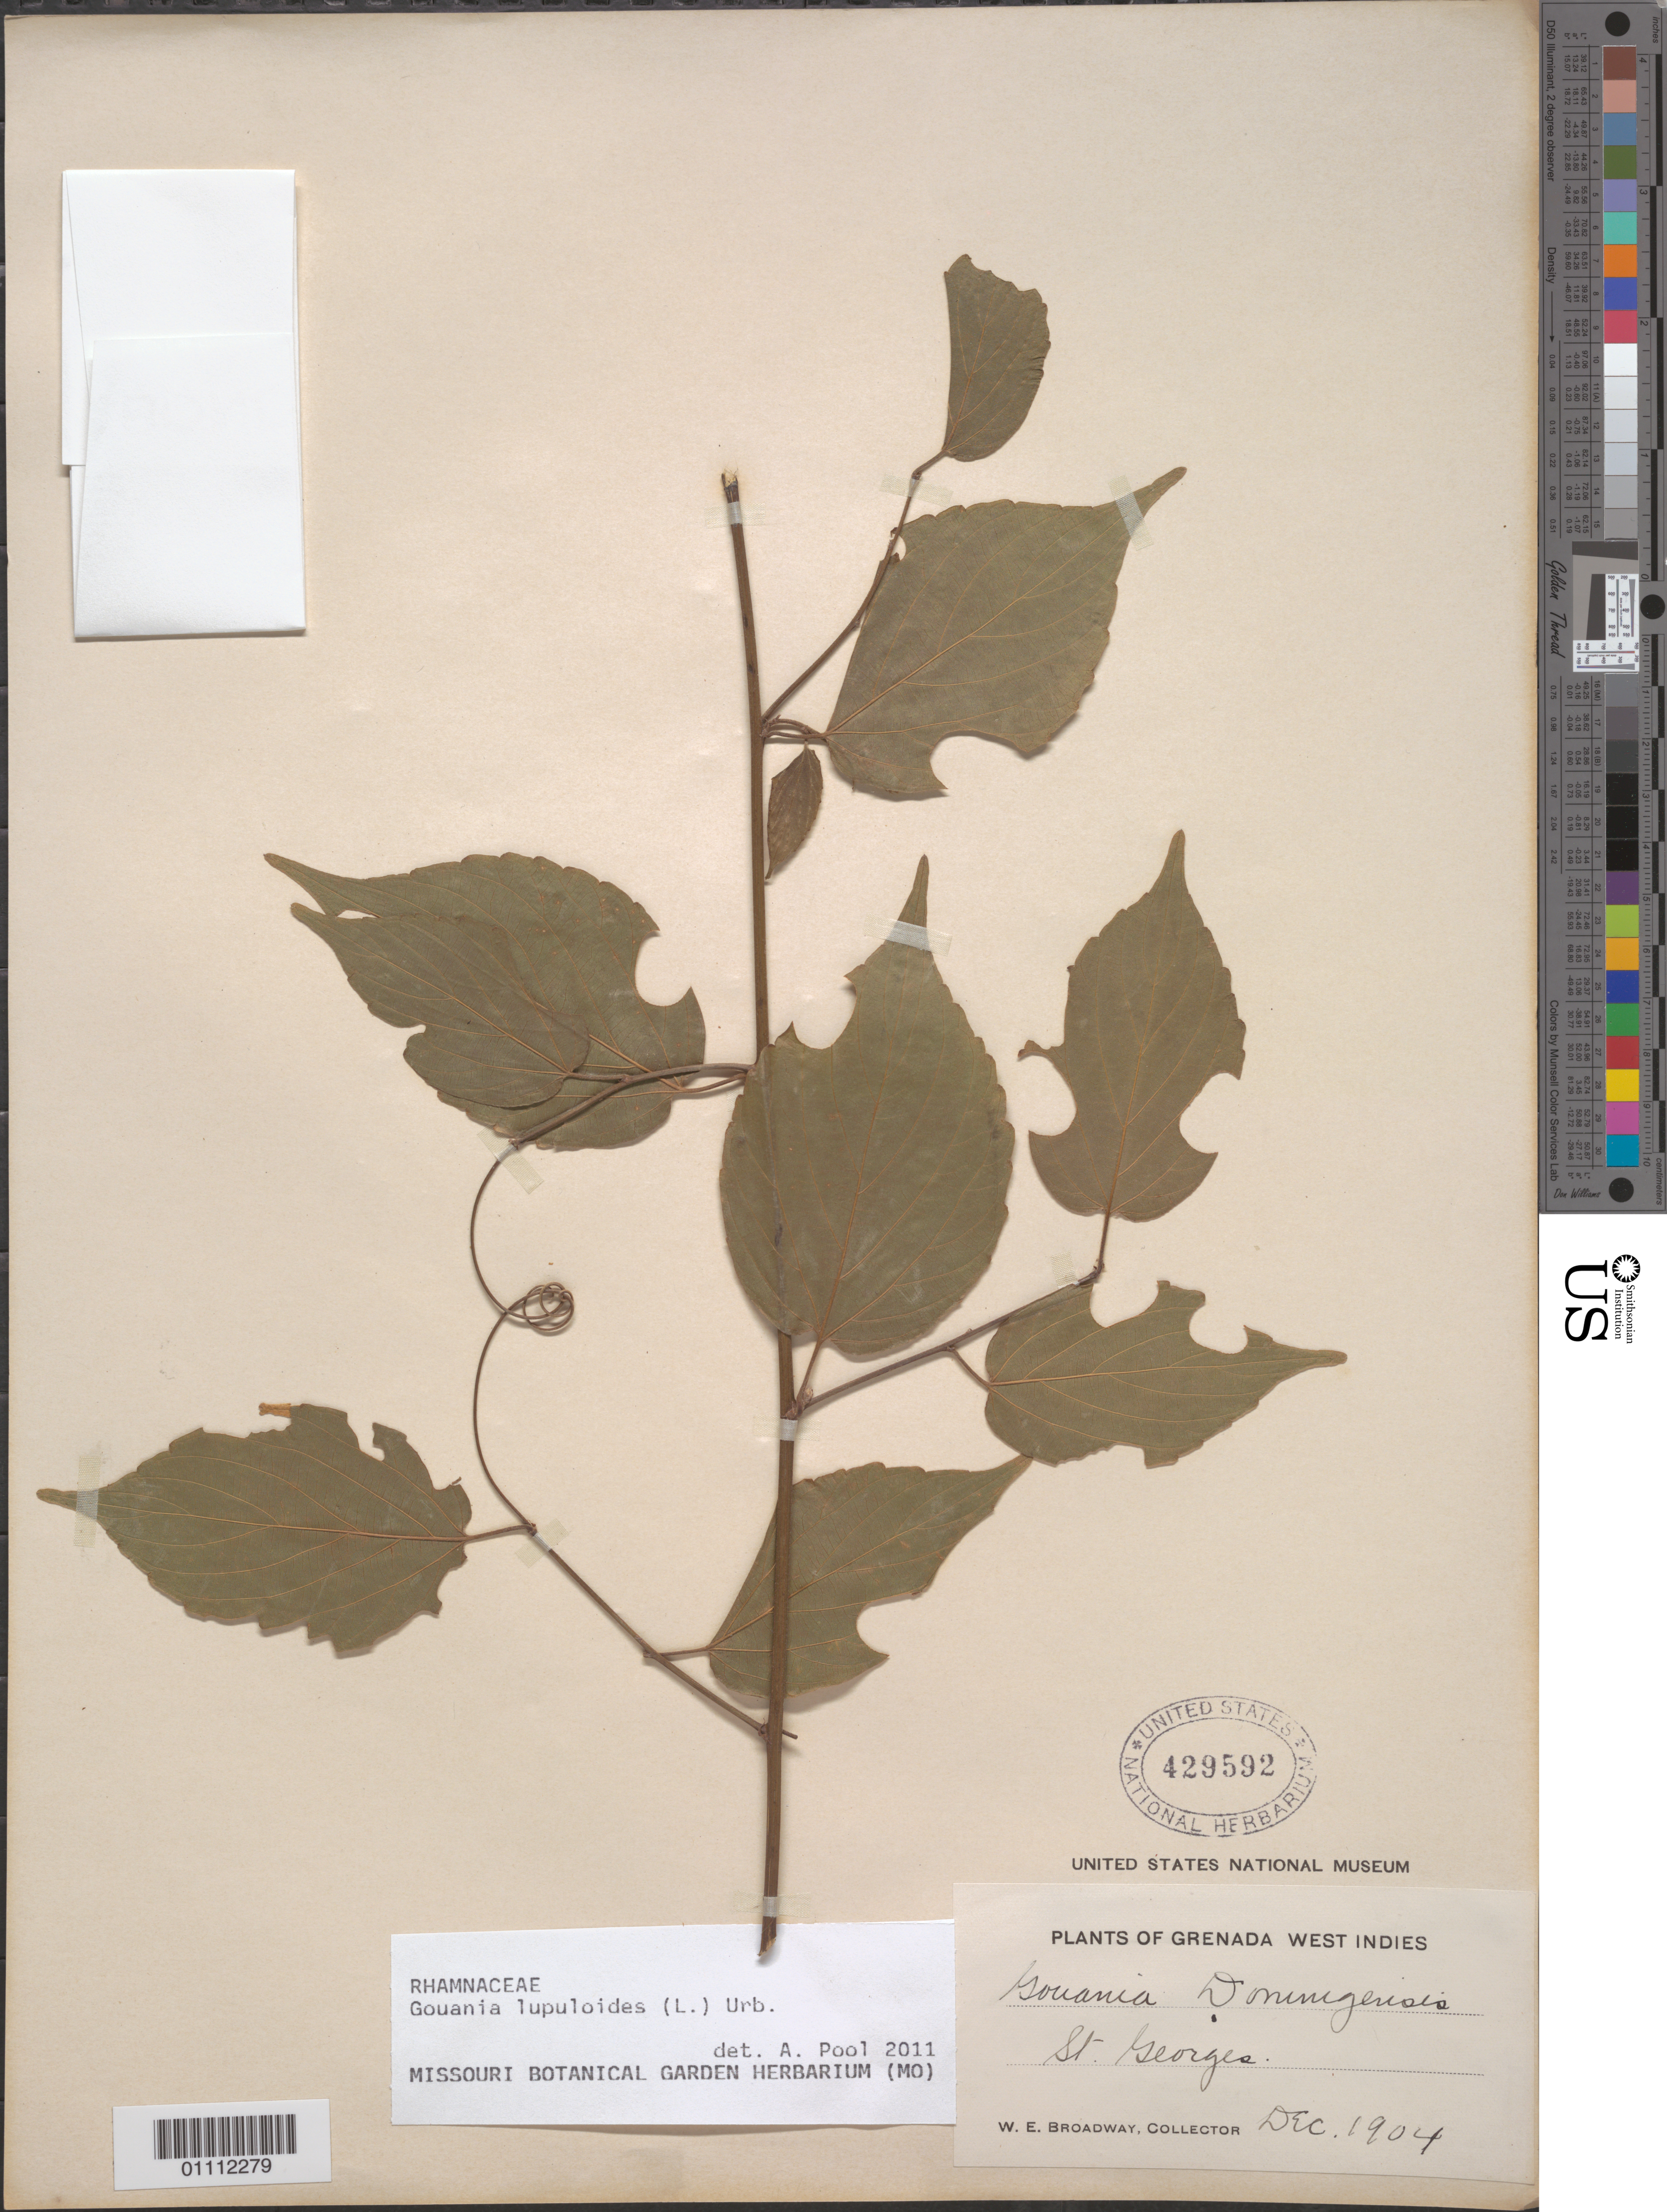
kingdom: Plantae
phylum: Tracheophyta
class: Magnoliopsida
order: Rosales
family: Rhamnaceae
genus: Gouania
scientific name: Gouania lupuloides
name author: (L.) Urb.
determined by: Pool, A., (MO), Missouri Botanical Garden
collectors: W. E. Broadway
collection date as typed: Dec 1904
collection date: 1904-12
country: Grenada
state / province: Saint George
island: Grenada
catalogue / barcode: US 429592